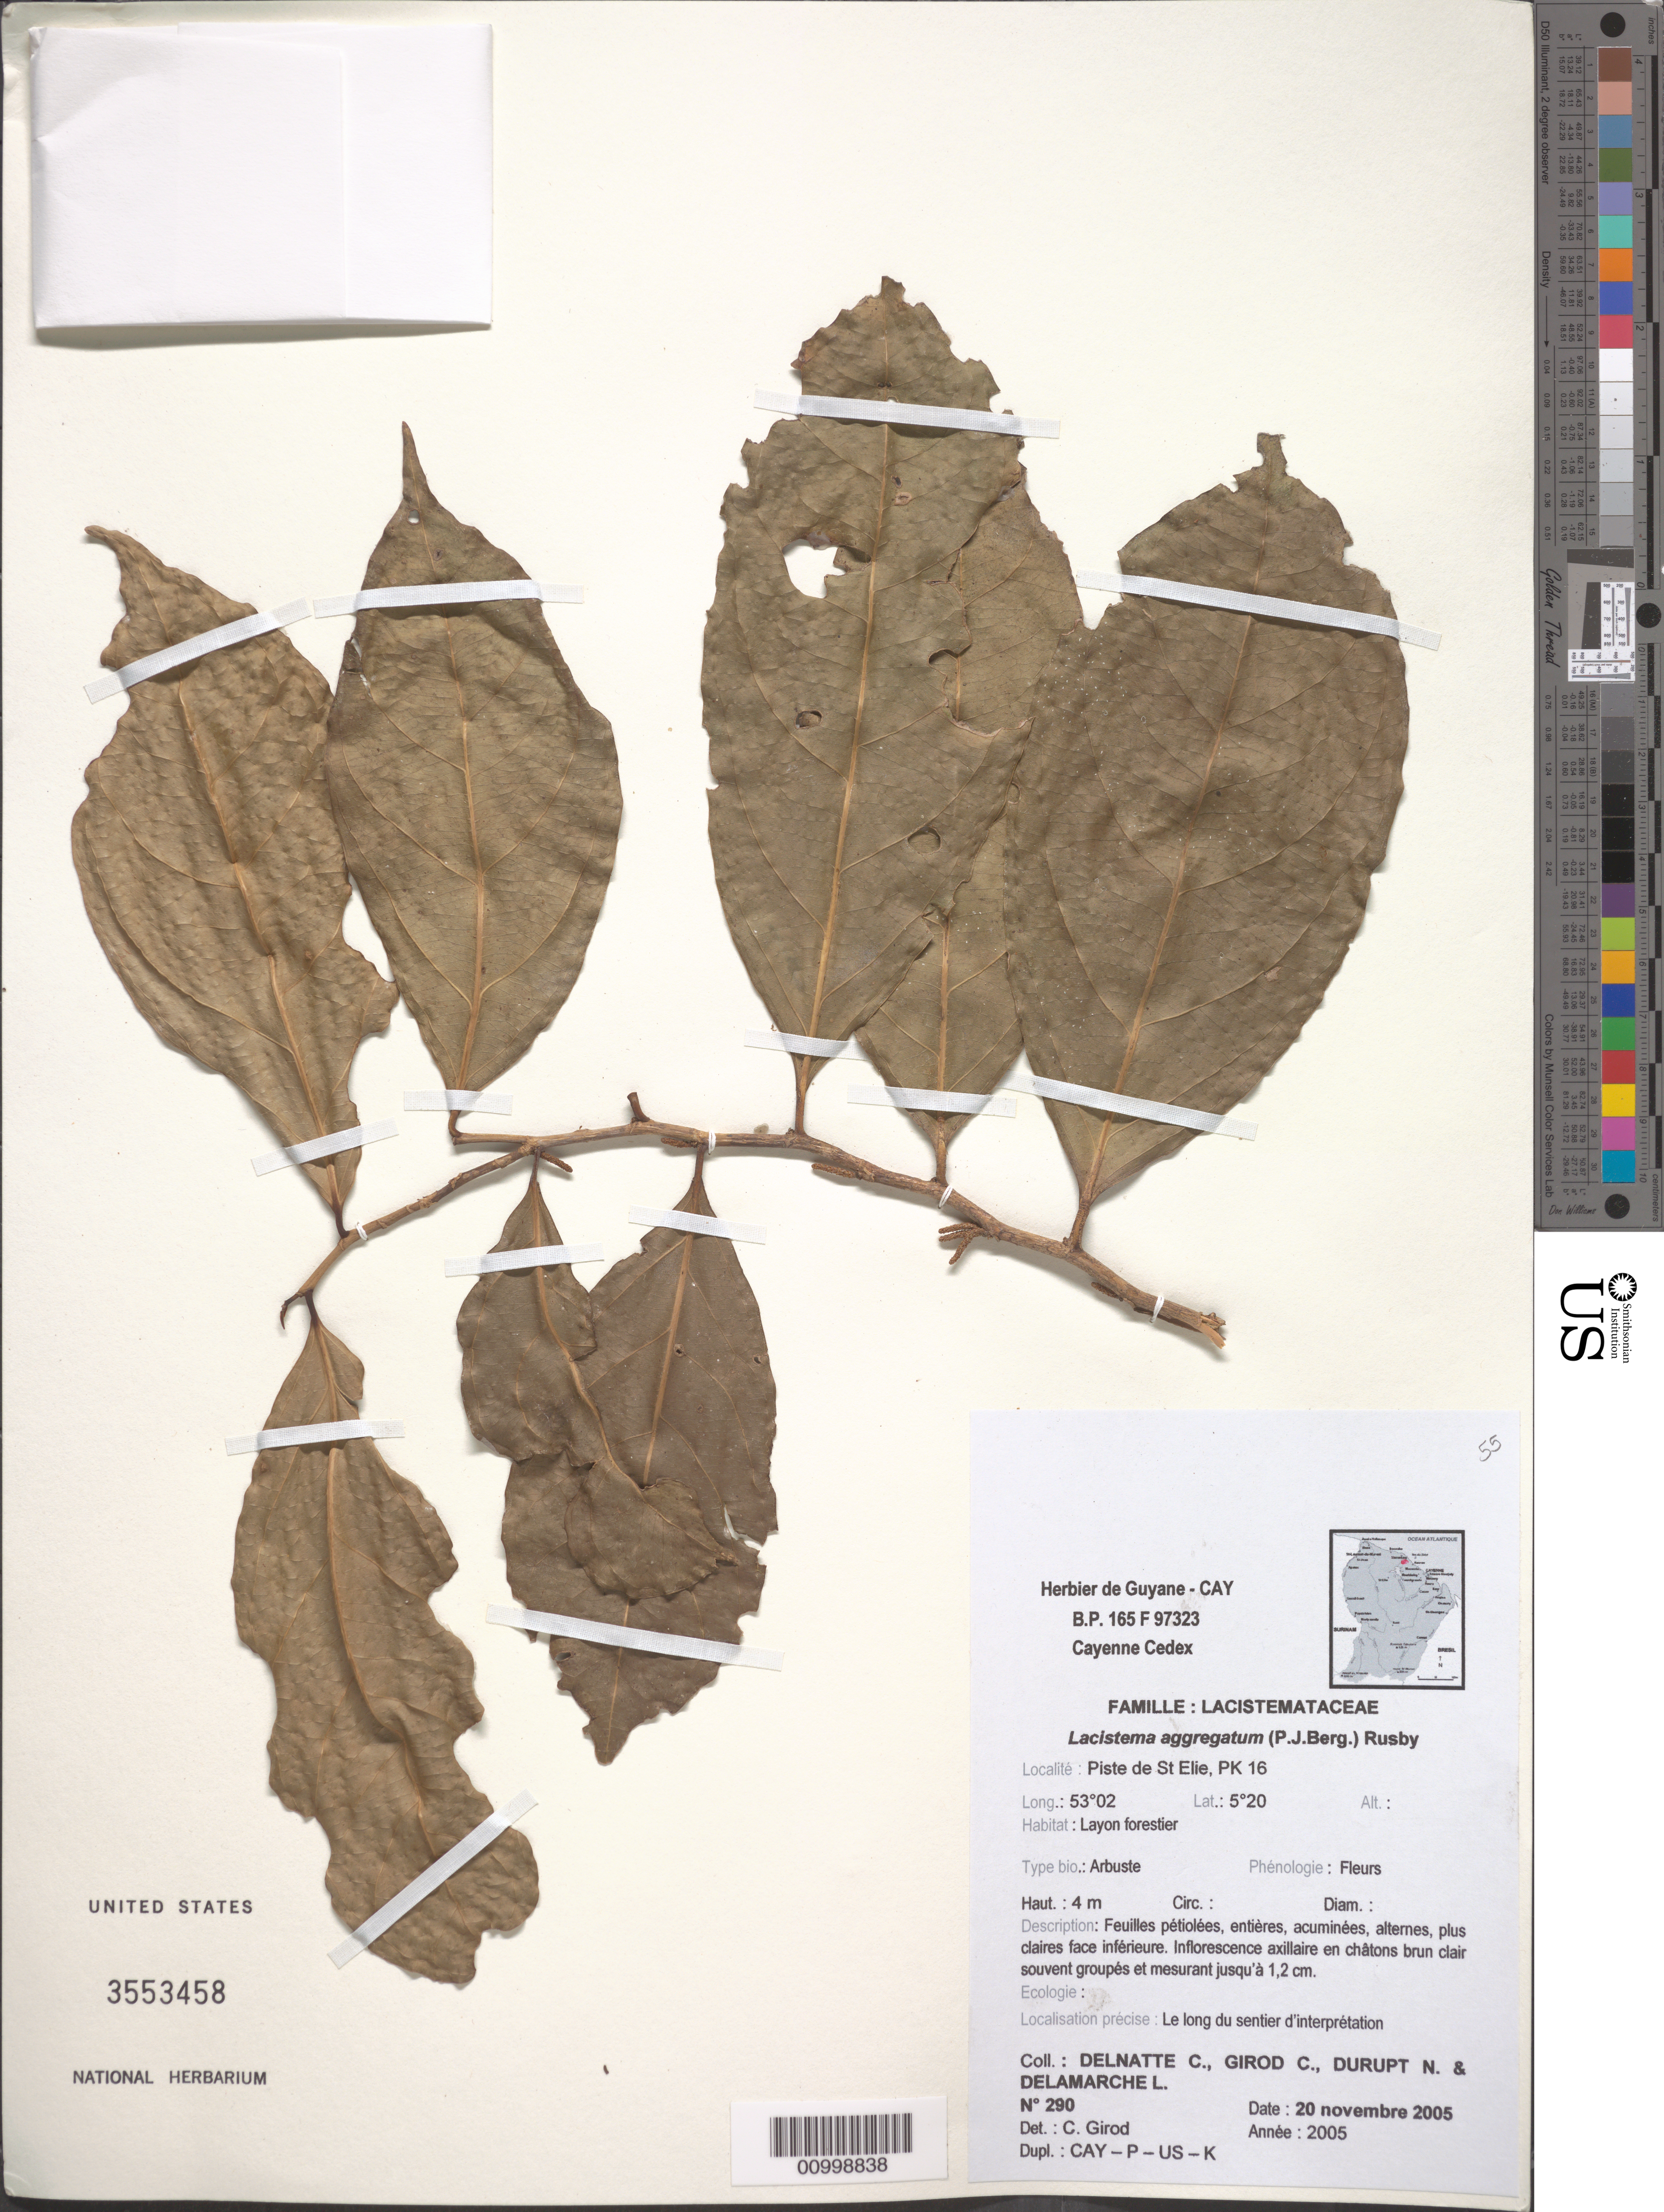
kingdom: Plantae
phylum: Tracheophyta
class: Magnoliopsida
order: Malpighiales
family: Lacistemataceae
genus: Lacistema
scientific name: Lacistema aggregatum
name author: (P.J. Bergius) Rusby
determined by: Girod, C.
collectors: C. Delnatte, C. Girod, N. Durupt & L. Delamarche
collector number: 290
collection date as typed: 20-Nov-05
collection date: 2005-11-20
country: French Guiana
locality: Piste de St. Elie, PK 16; le long du sentier d'interpretation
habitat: Layon forestier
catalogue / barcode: US 3553458